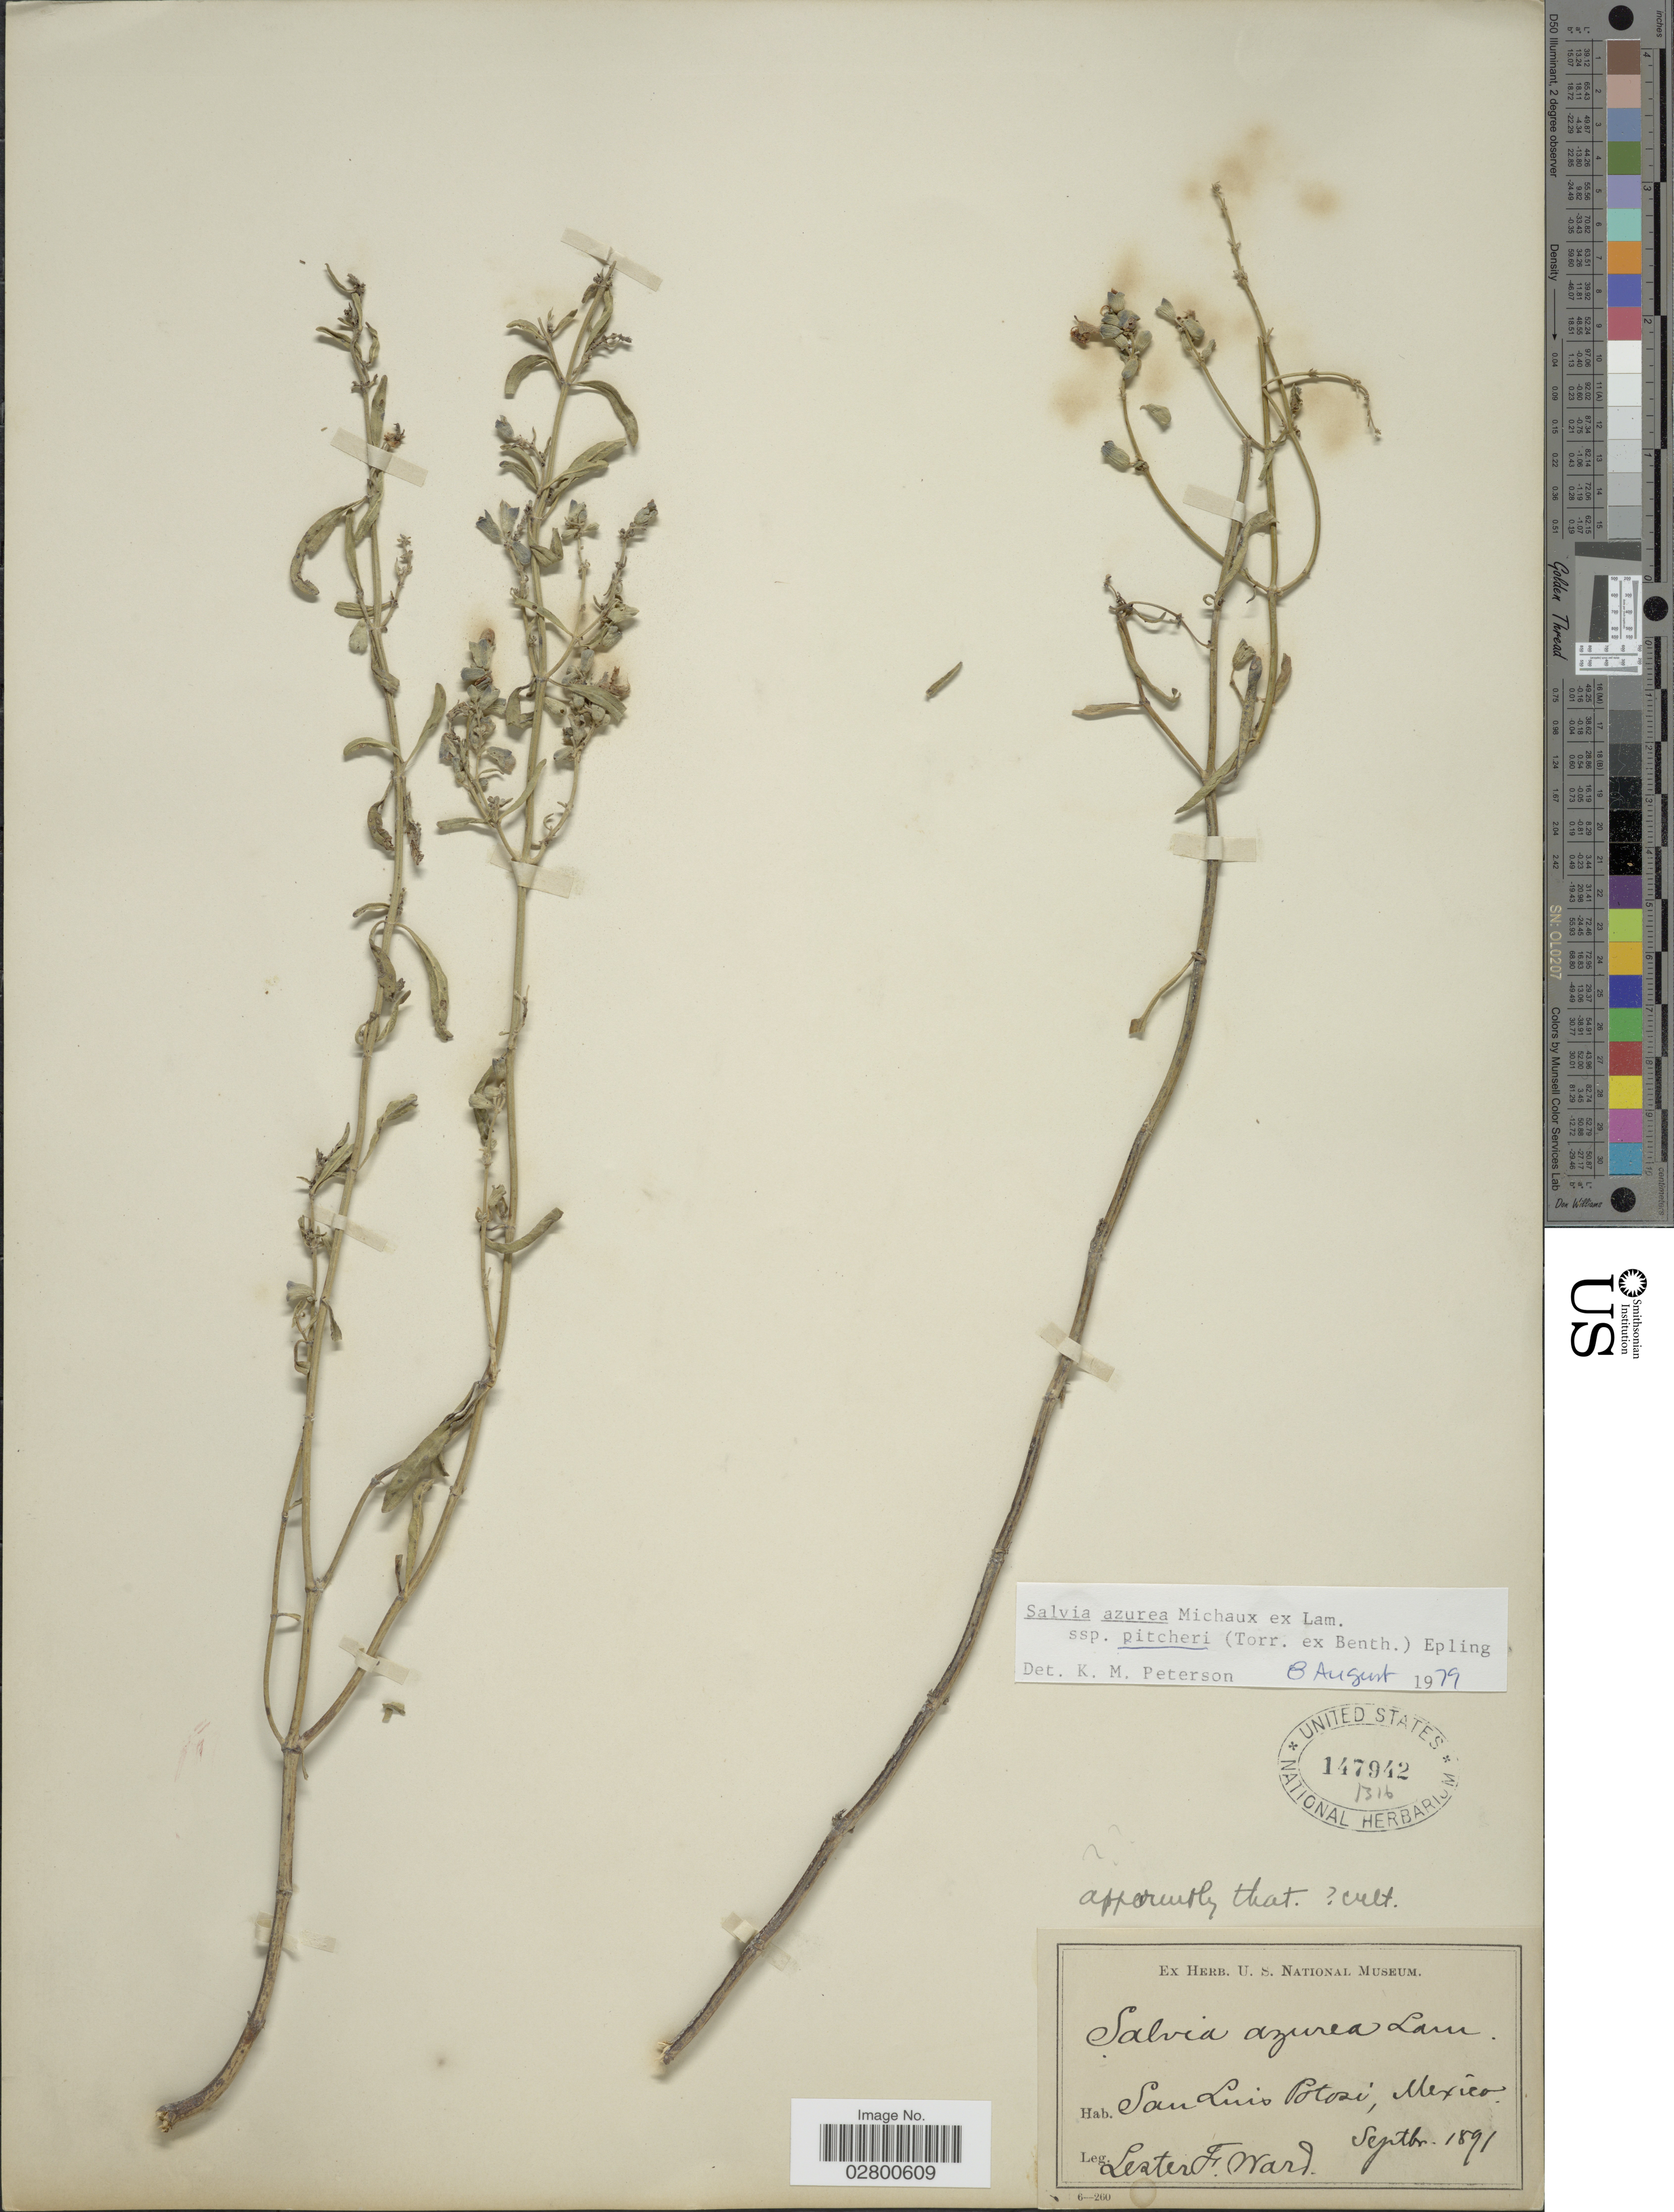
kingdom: Plantae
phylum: Tracheophyta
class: Magnoliopsida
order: Lamiales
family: Lamiaceae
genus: Salvia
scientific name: Salvia pitcheri subsp. pitcheri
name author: Torr. ex Benth.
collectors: L. F. Ward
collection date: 1891-09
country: Mexico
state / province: San Luis Potosí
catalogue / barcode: US 147942